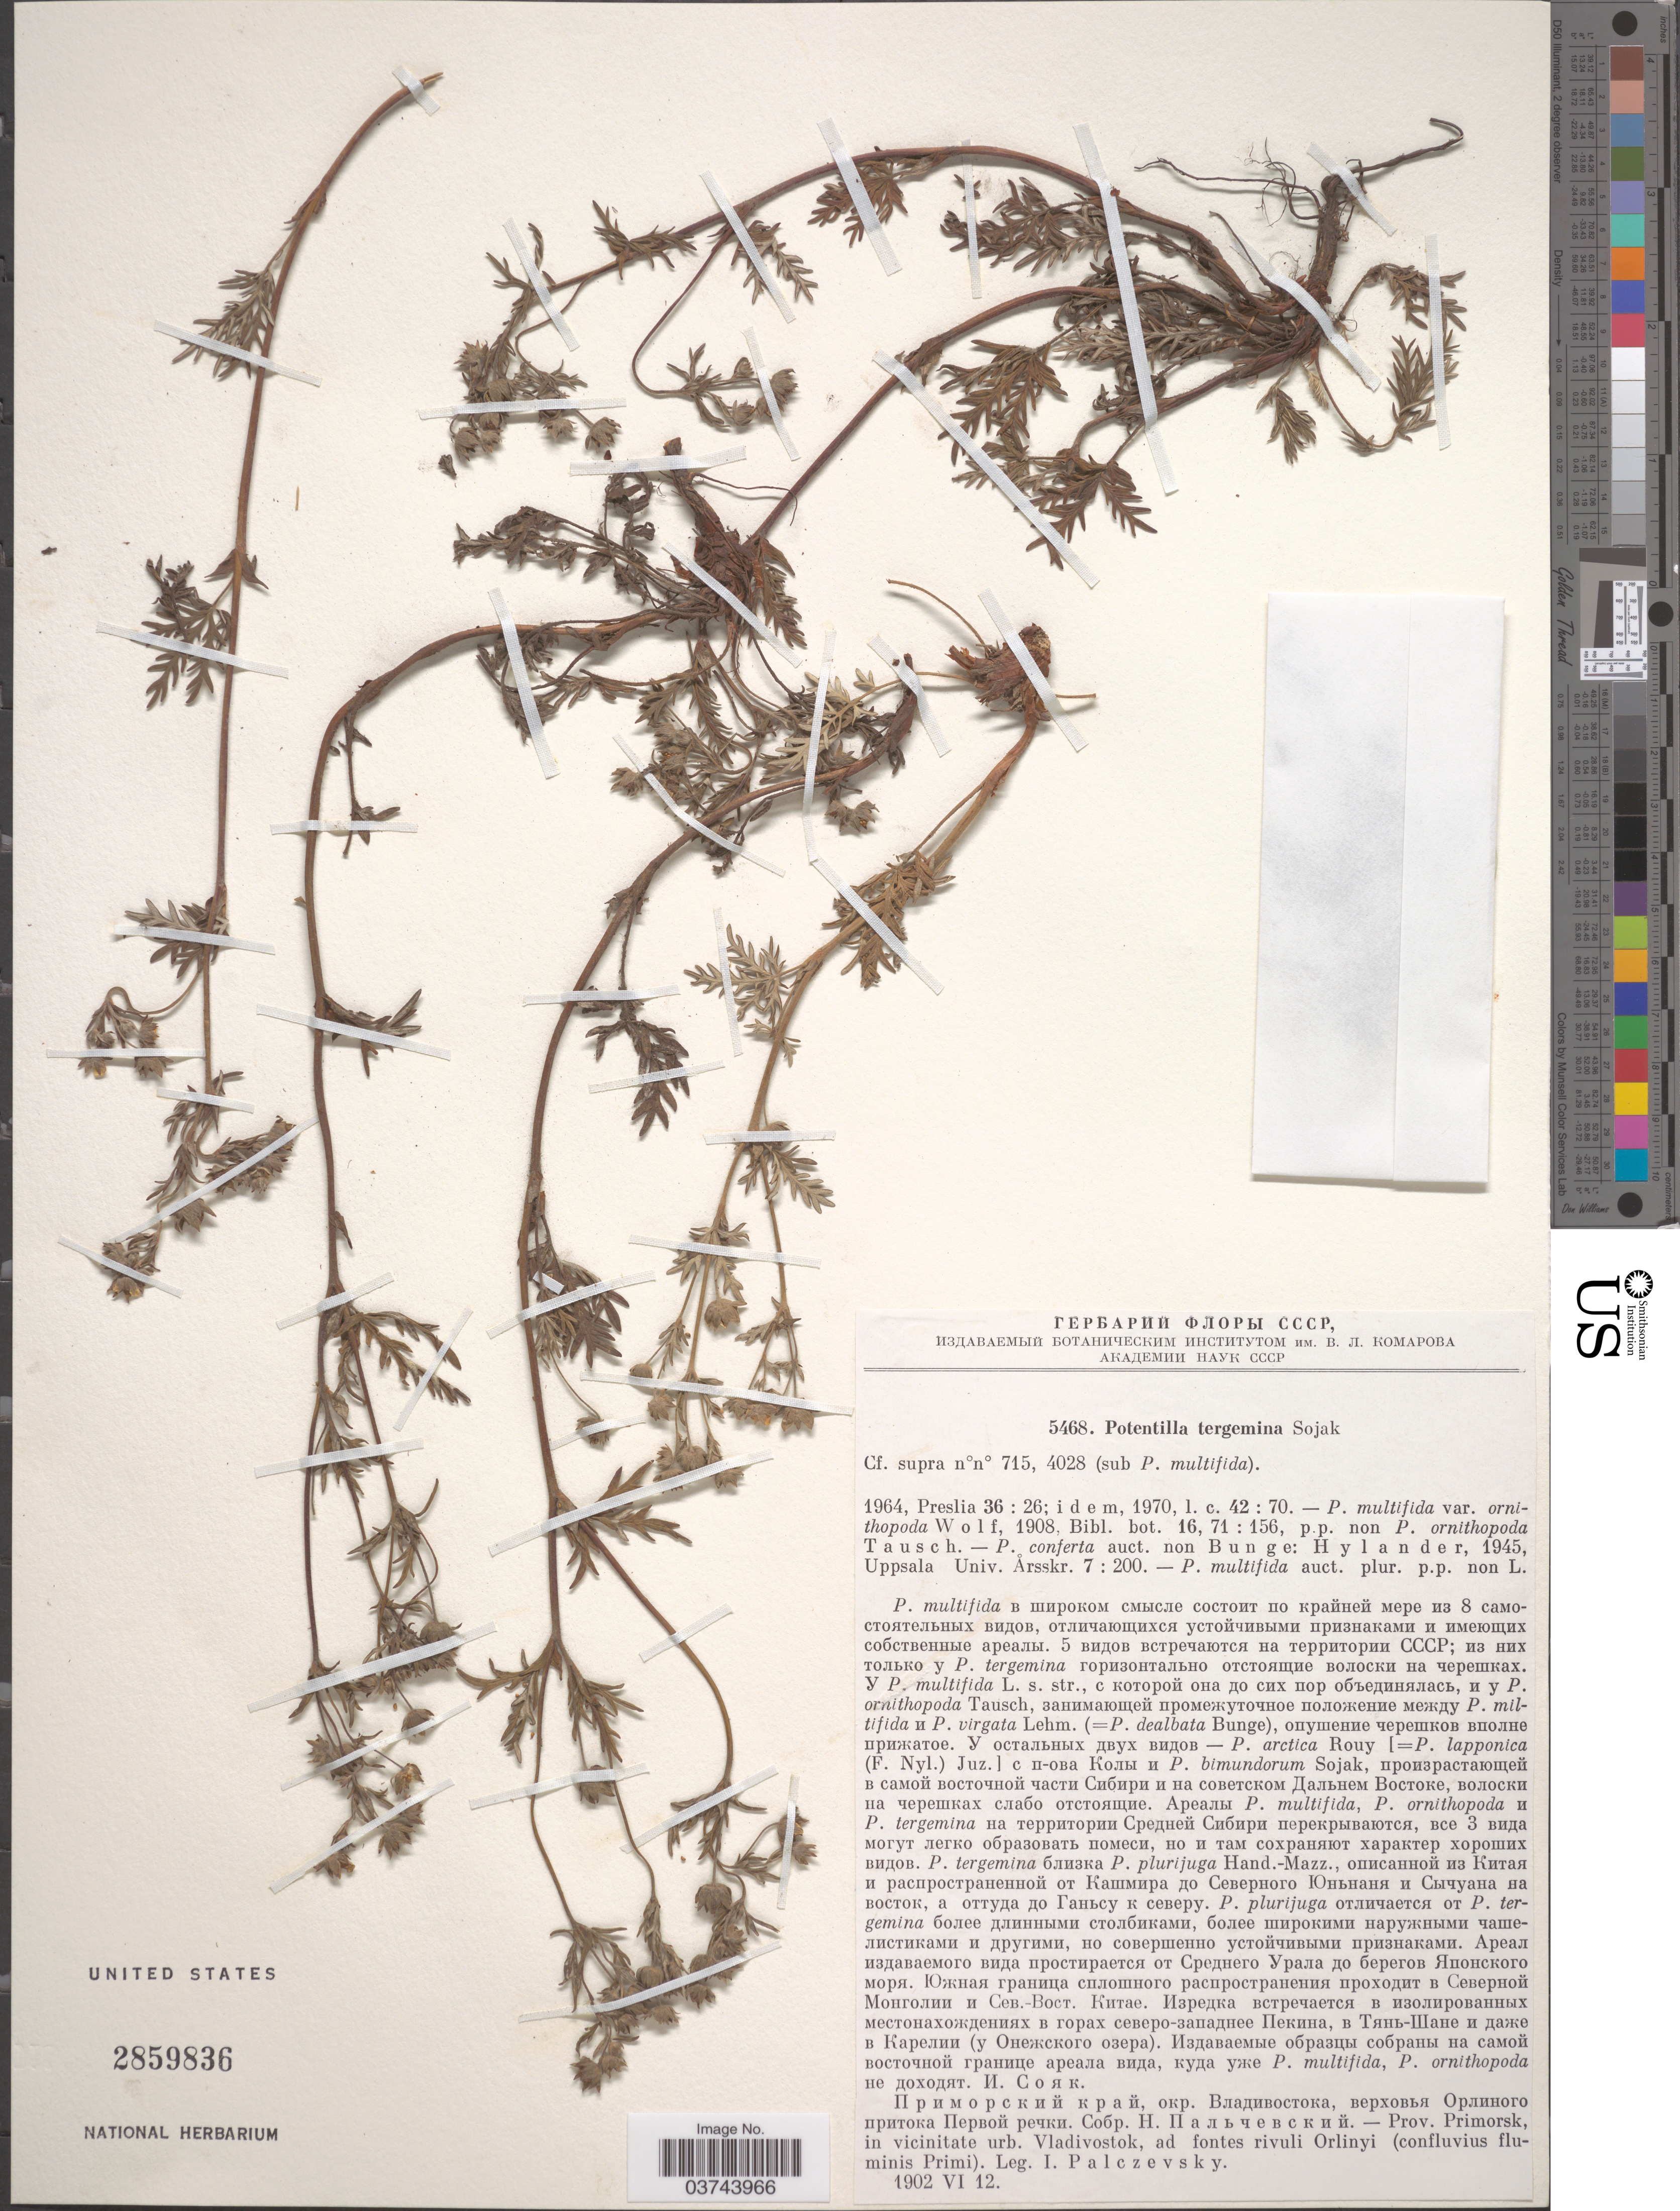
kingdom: Plantae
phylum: Tracheophyta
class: Magnoliopsida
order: Rosales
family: Rosaceae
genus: Potentilla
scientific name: Potentilla tergemina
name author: Soják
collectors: I. Palczevsky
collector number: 5468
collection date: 1902-06-12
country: Russian Federation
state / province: Primorsky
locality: Prov. Primorsk, in vicinitate urb. Vladivostok, ad fontes rivuli Orlinyi (confluvius fluminis Primi).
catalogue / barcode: US 2859836